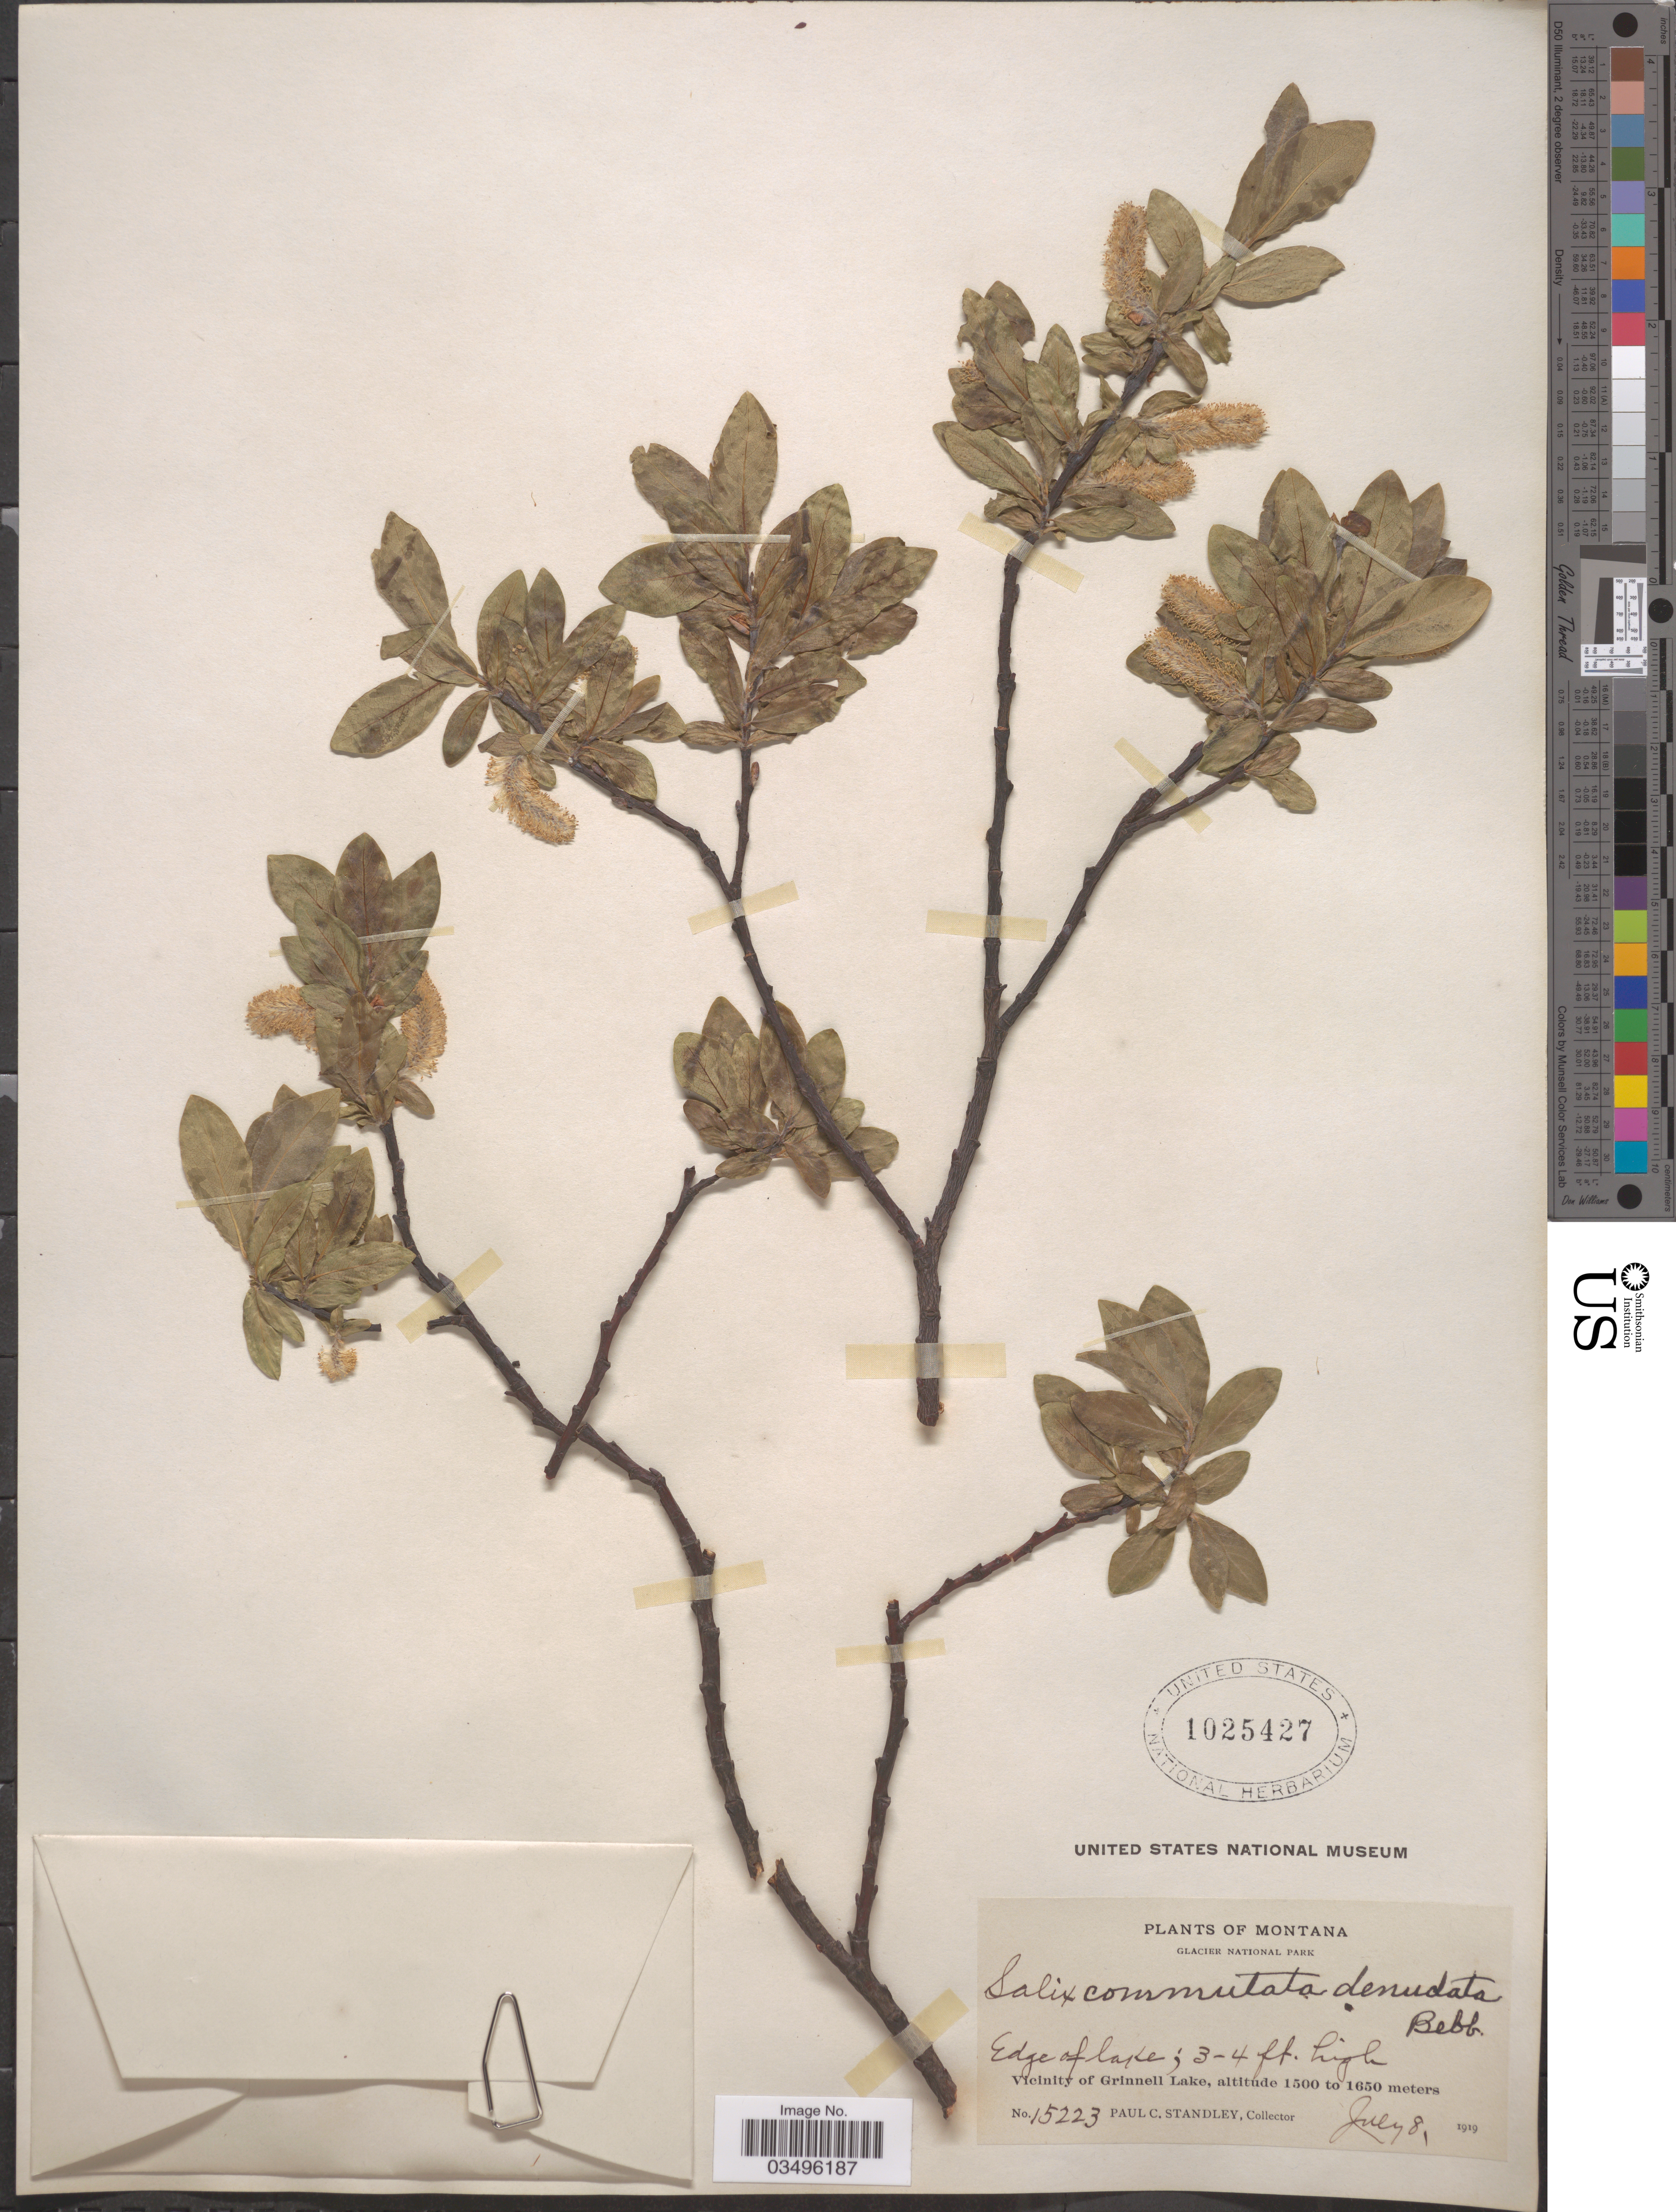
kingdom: Plantae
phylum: Tracheophyta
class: Magnoliopsida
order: Malpighiales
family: Salicaceae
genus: Salix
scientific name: Salix commutata var. denudata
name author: Bebb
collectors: P. C. Standley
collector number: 15223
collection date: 1919-07-08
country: United States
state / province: Montana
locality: Glacier National Park. Vicinity of Grinnell Lake.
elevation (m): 1500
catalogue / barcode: US 1025427